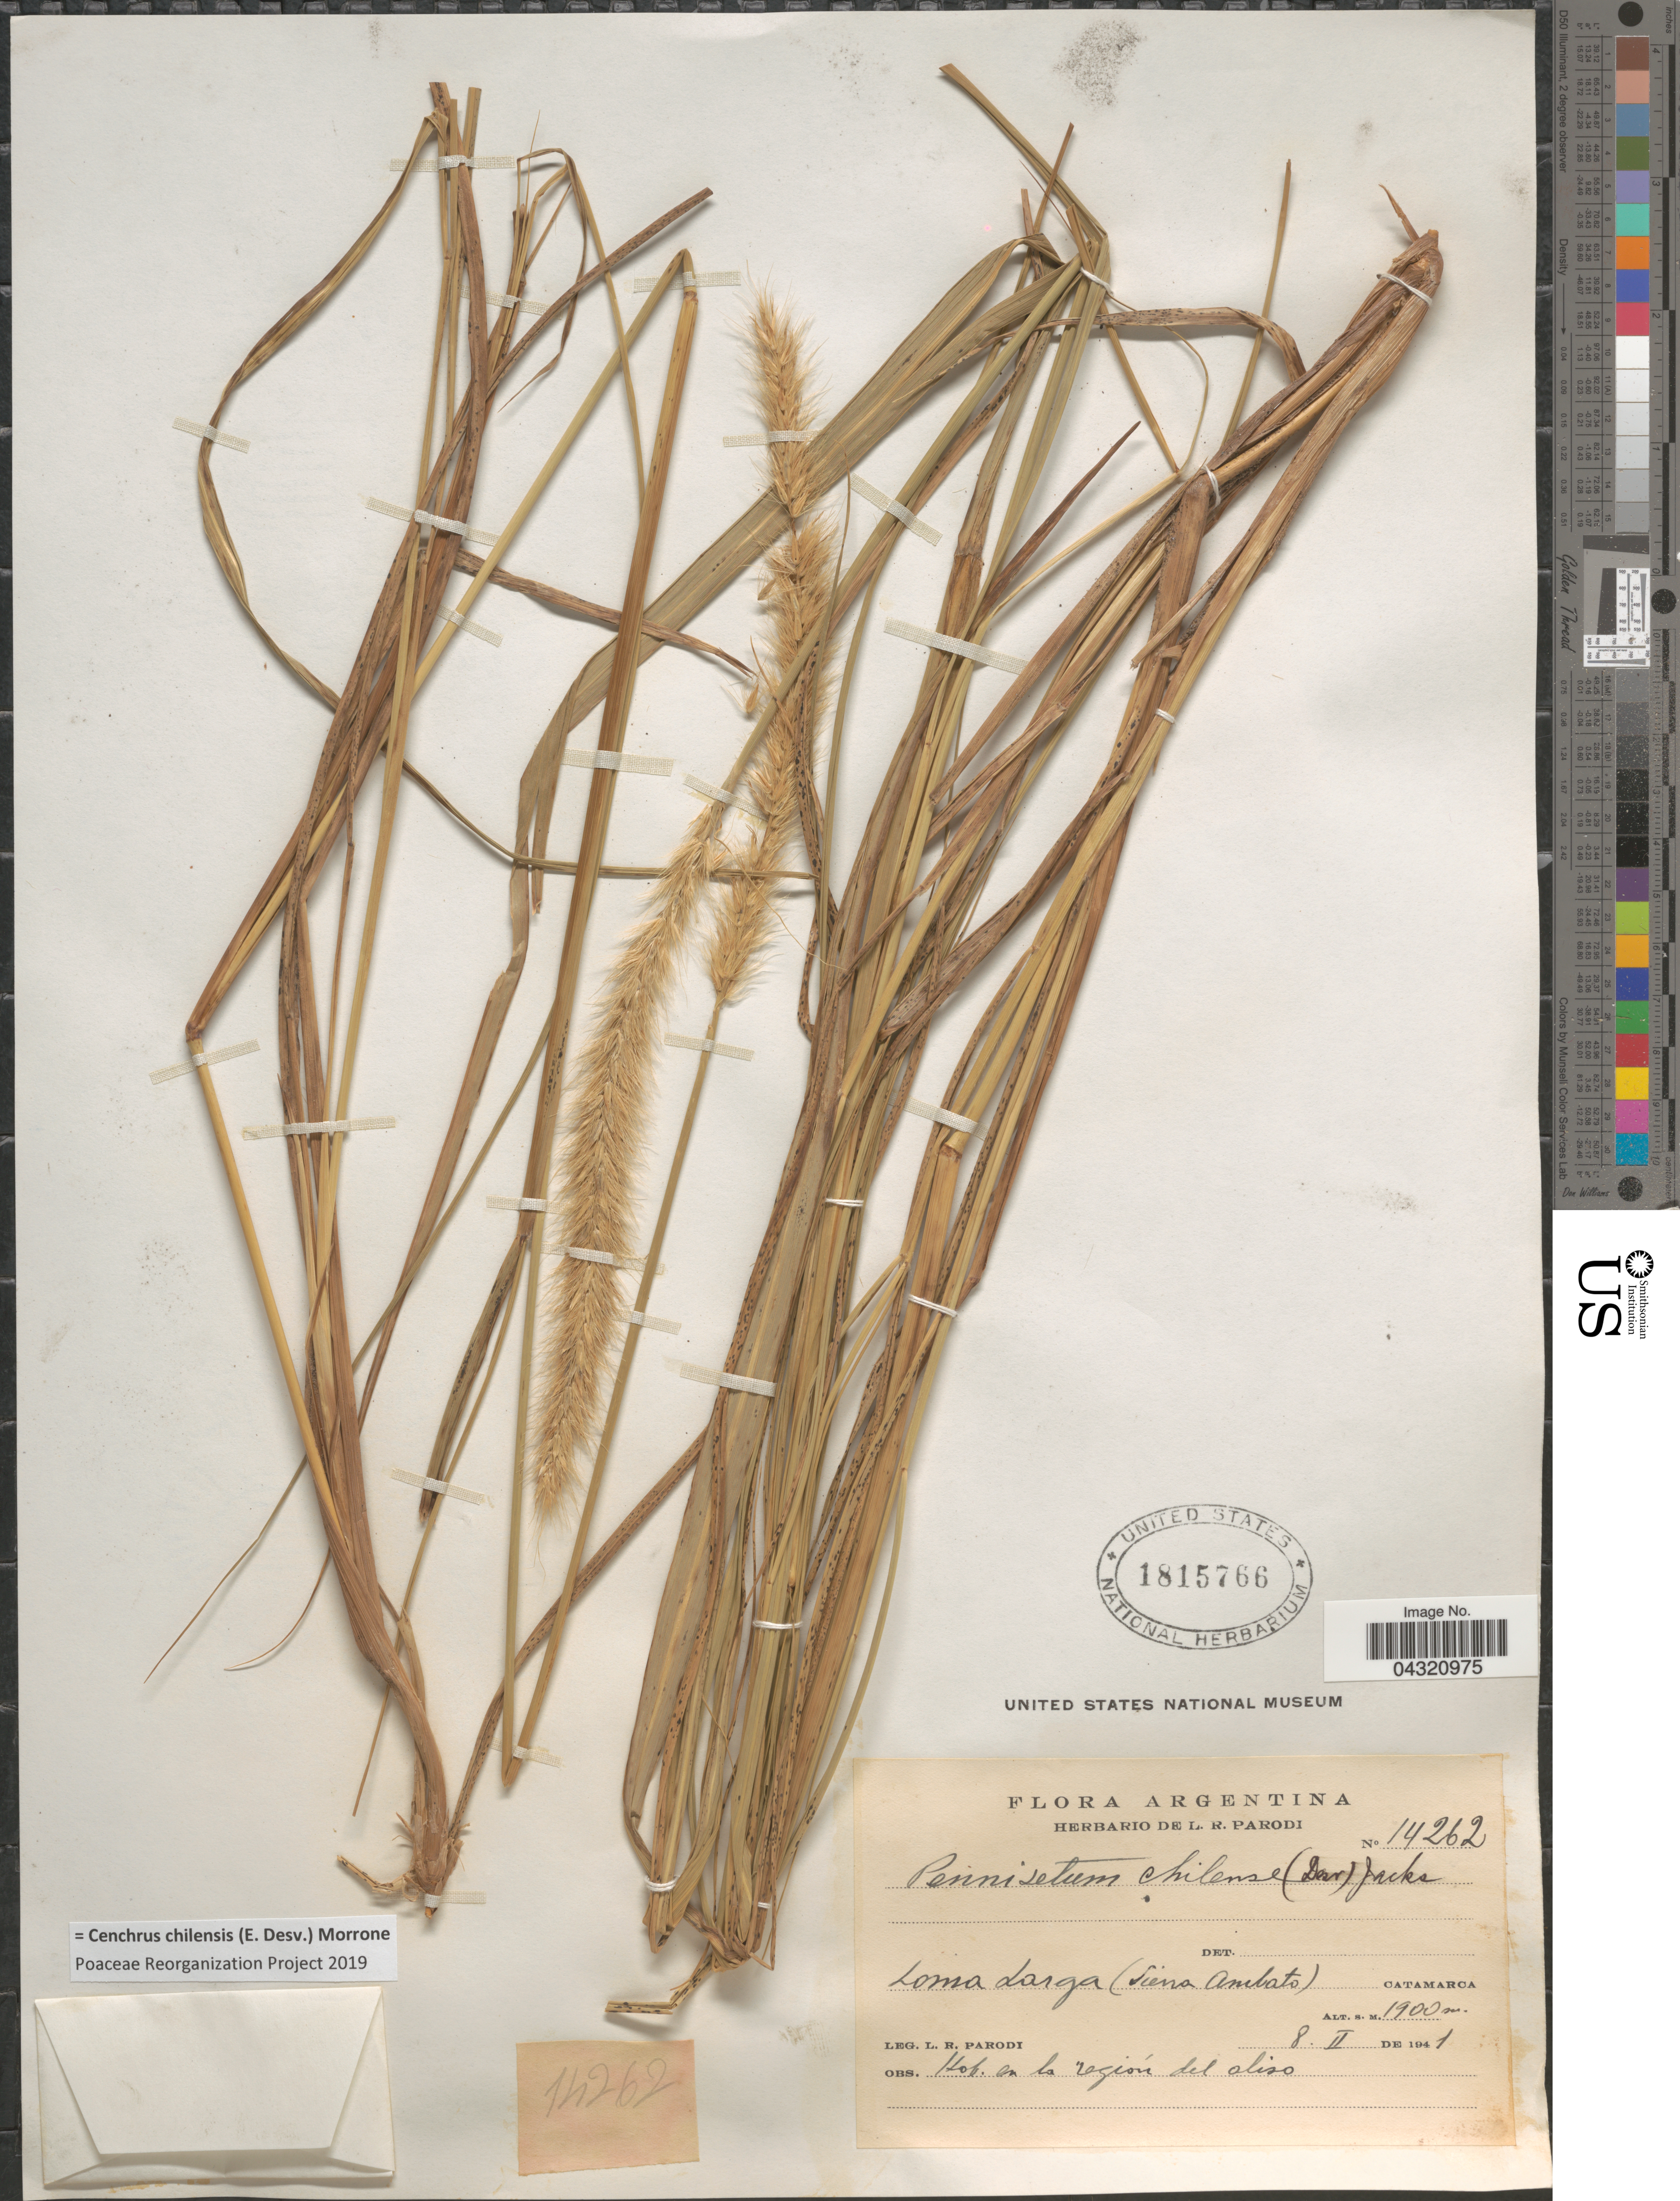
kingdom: Plantae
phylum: Tracheophyta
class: Liliopsida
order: Poales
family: Poaceae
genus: Cenchrus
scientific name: Cenchrus chilensis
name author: (É. Desv.) Morrone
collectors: L. R. Parodi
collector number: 14262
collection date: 1941-02-08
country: Argentina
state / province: Catamarca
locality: Loma Larga (Sierra Ambato). En la región del aliso.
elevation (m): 1900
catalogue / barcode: US 1815766